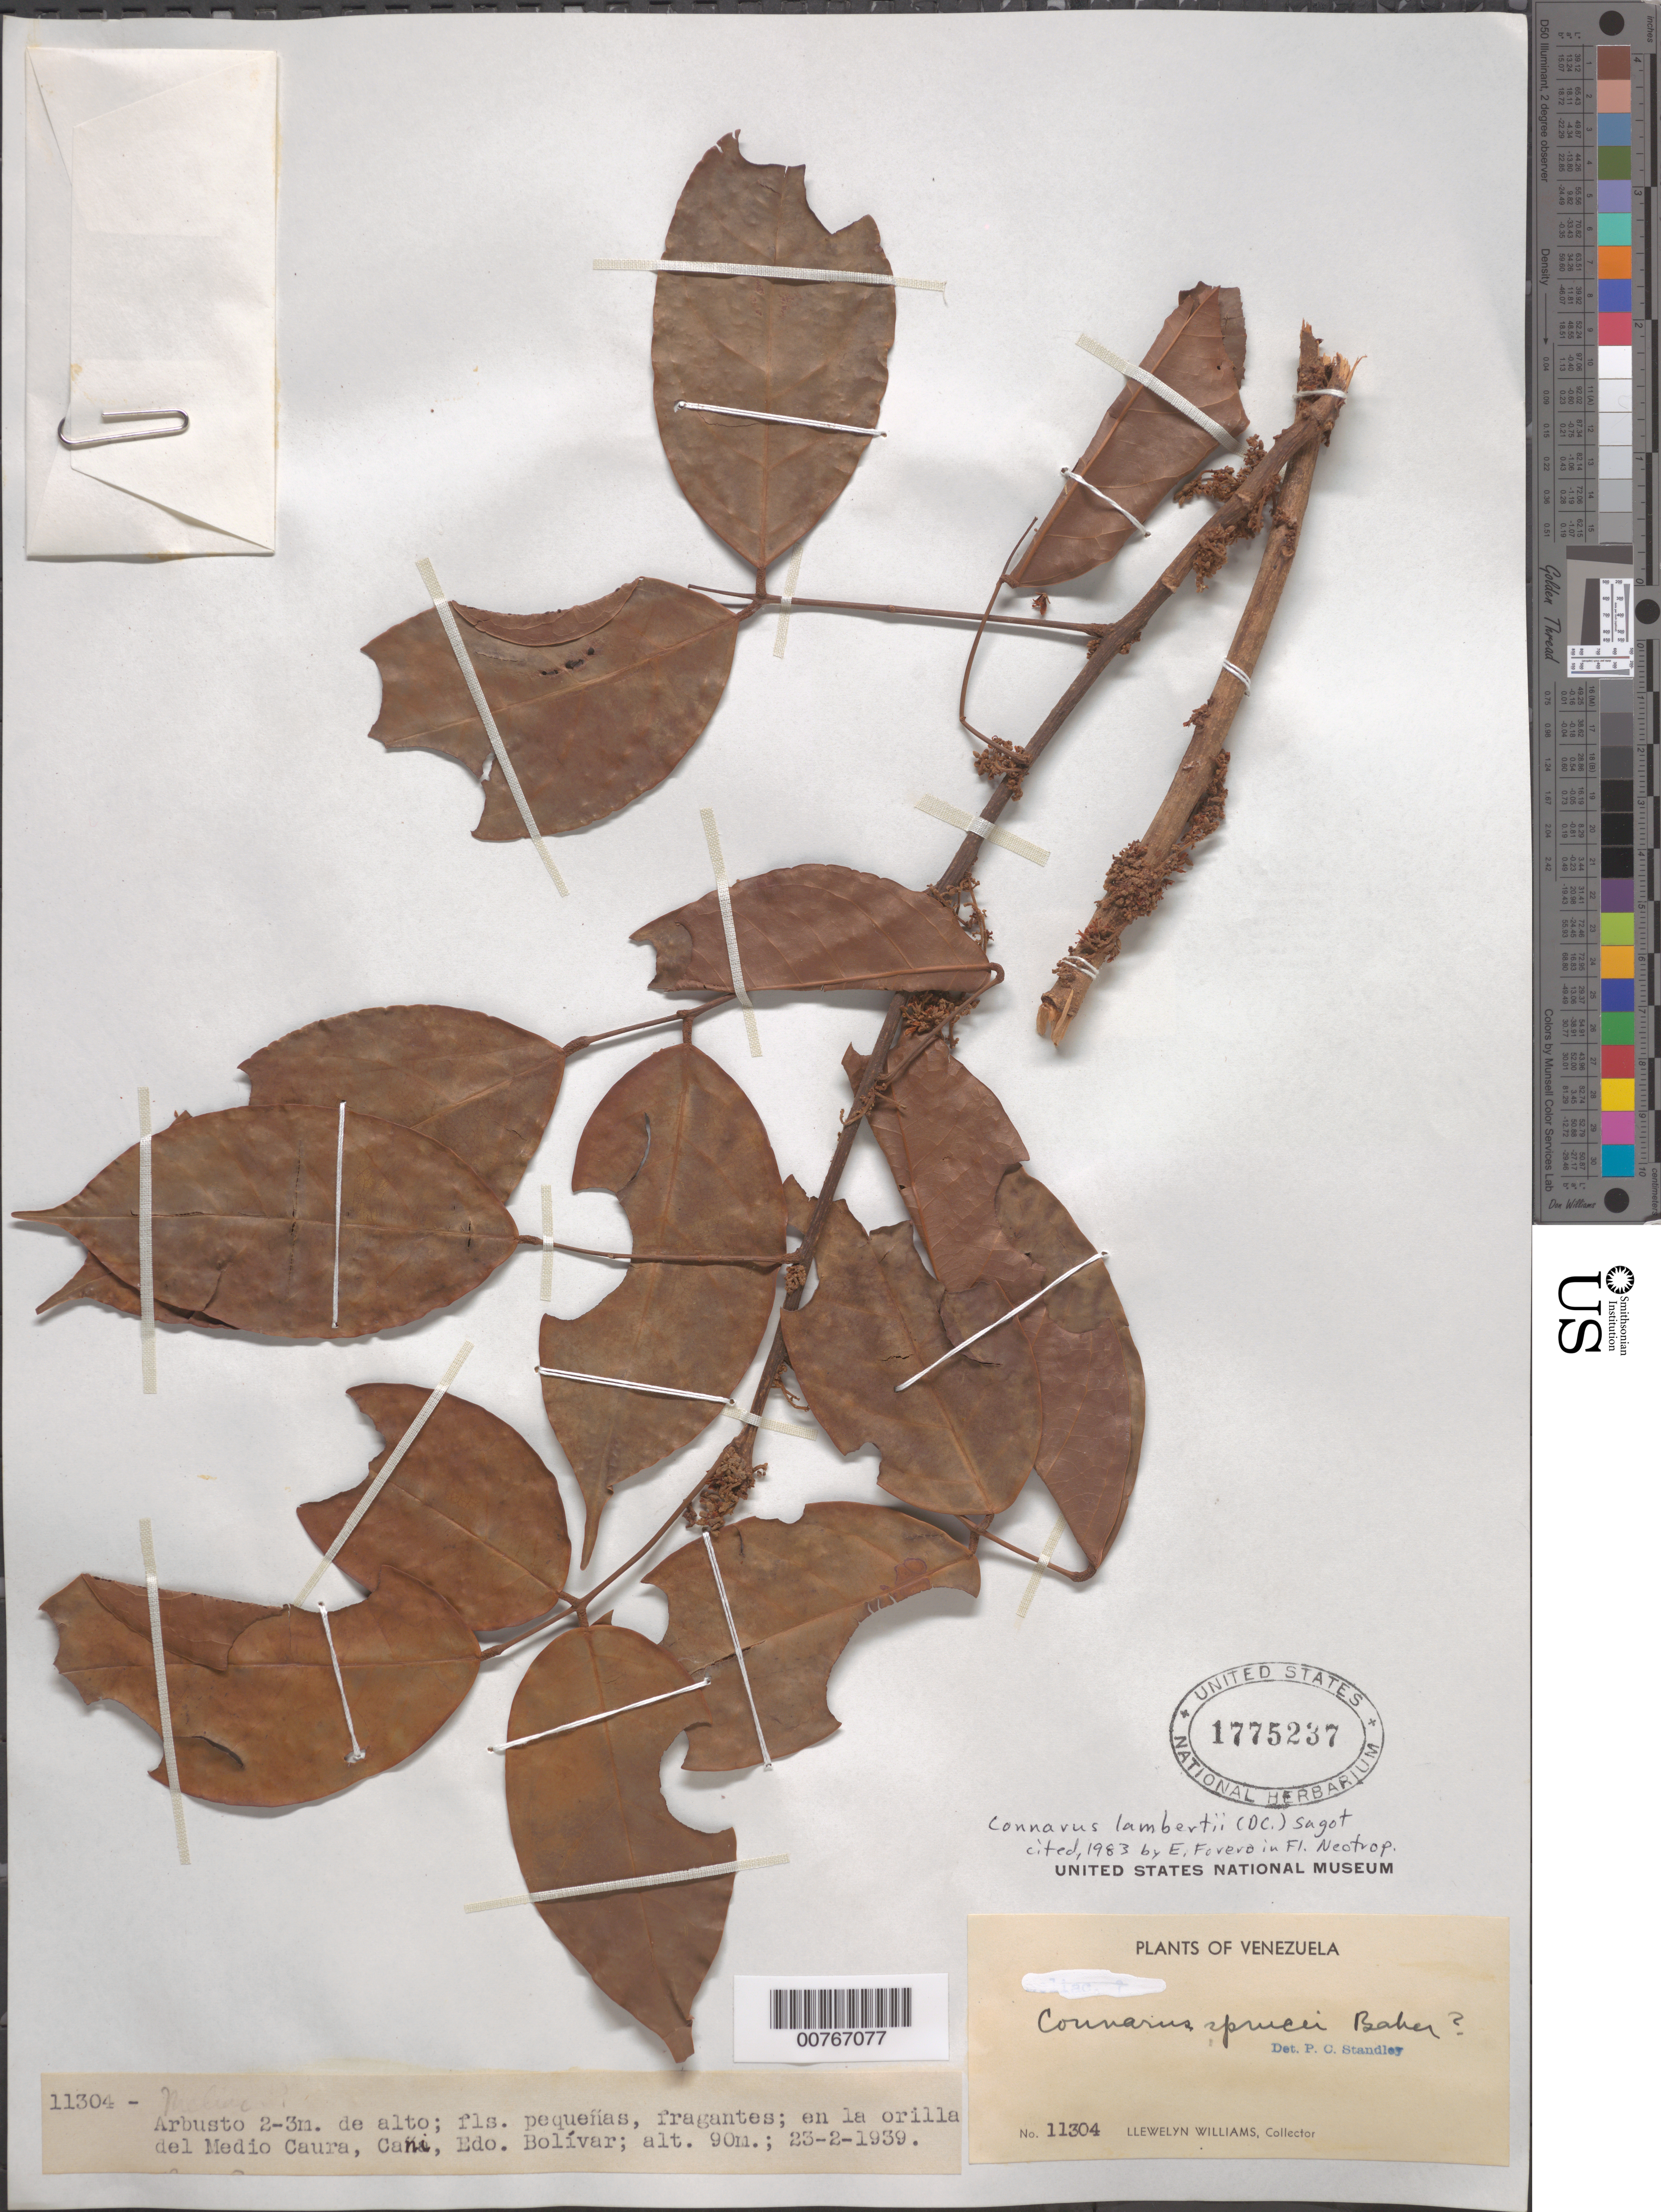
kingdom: Plantae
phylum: Tracheophyta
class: Magnoliopsida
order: Oxalidales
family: Connaraceae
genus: Connarus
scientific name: Connarus lambertii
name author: (DC.) Sagot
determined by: Forero, E.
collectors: Ll. Williams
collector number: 11304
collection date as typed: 23-Feb-39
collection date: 1939-02-23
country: Venezuela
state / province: Bolívar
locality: Cani, Medio Caura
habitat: Orilla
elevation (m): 90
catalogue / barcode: US 1775237